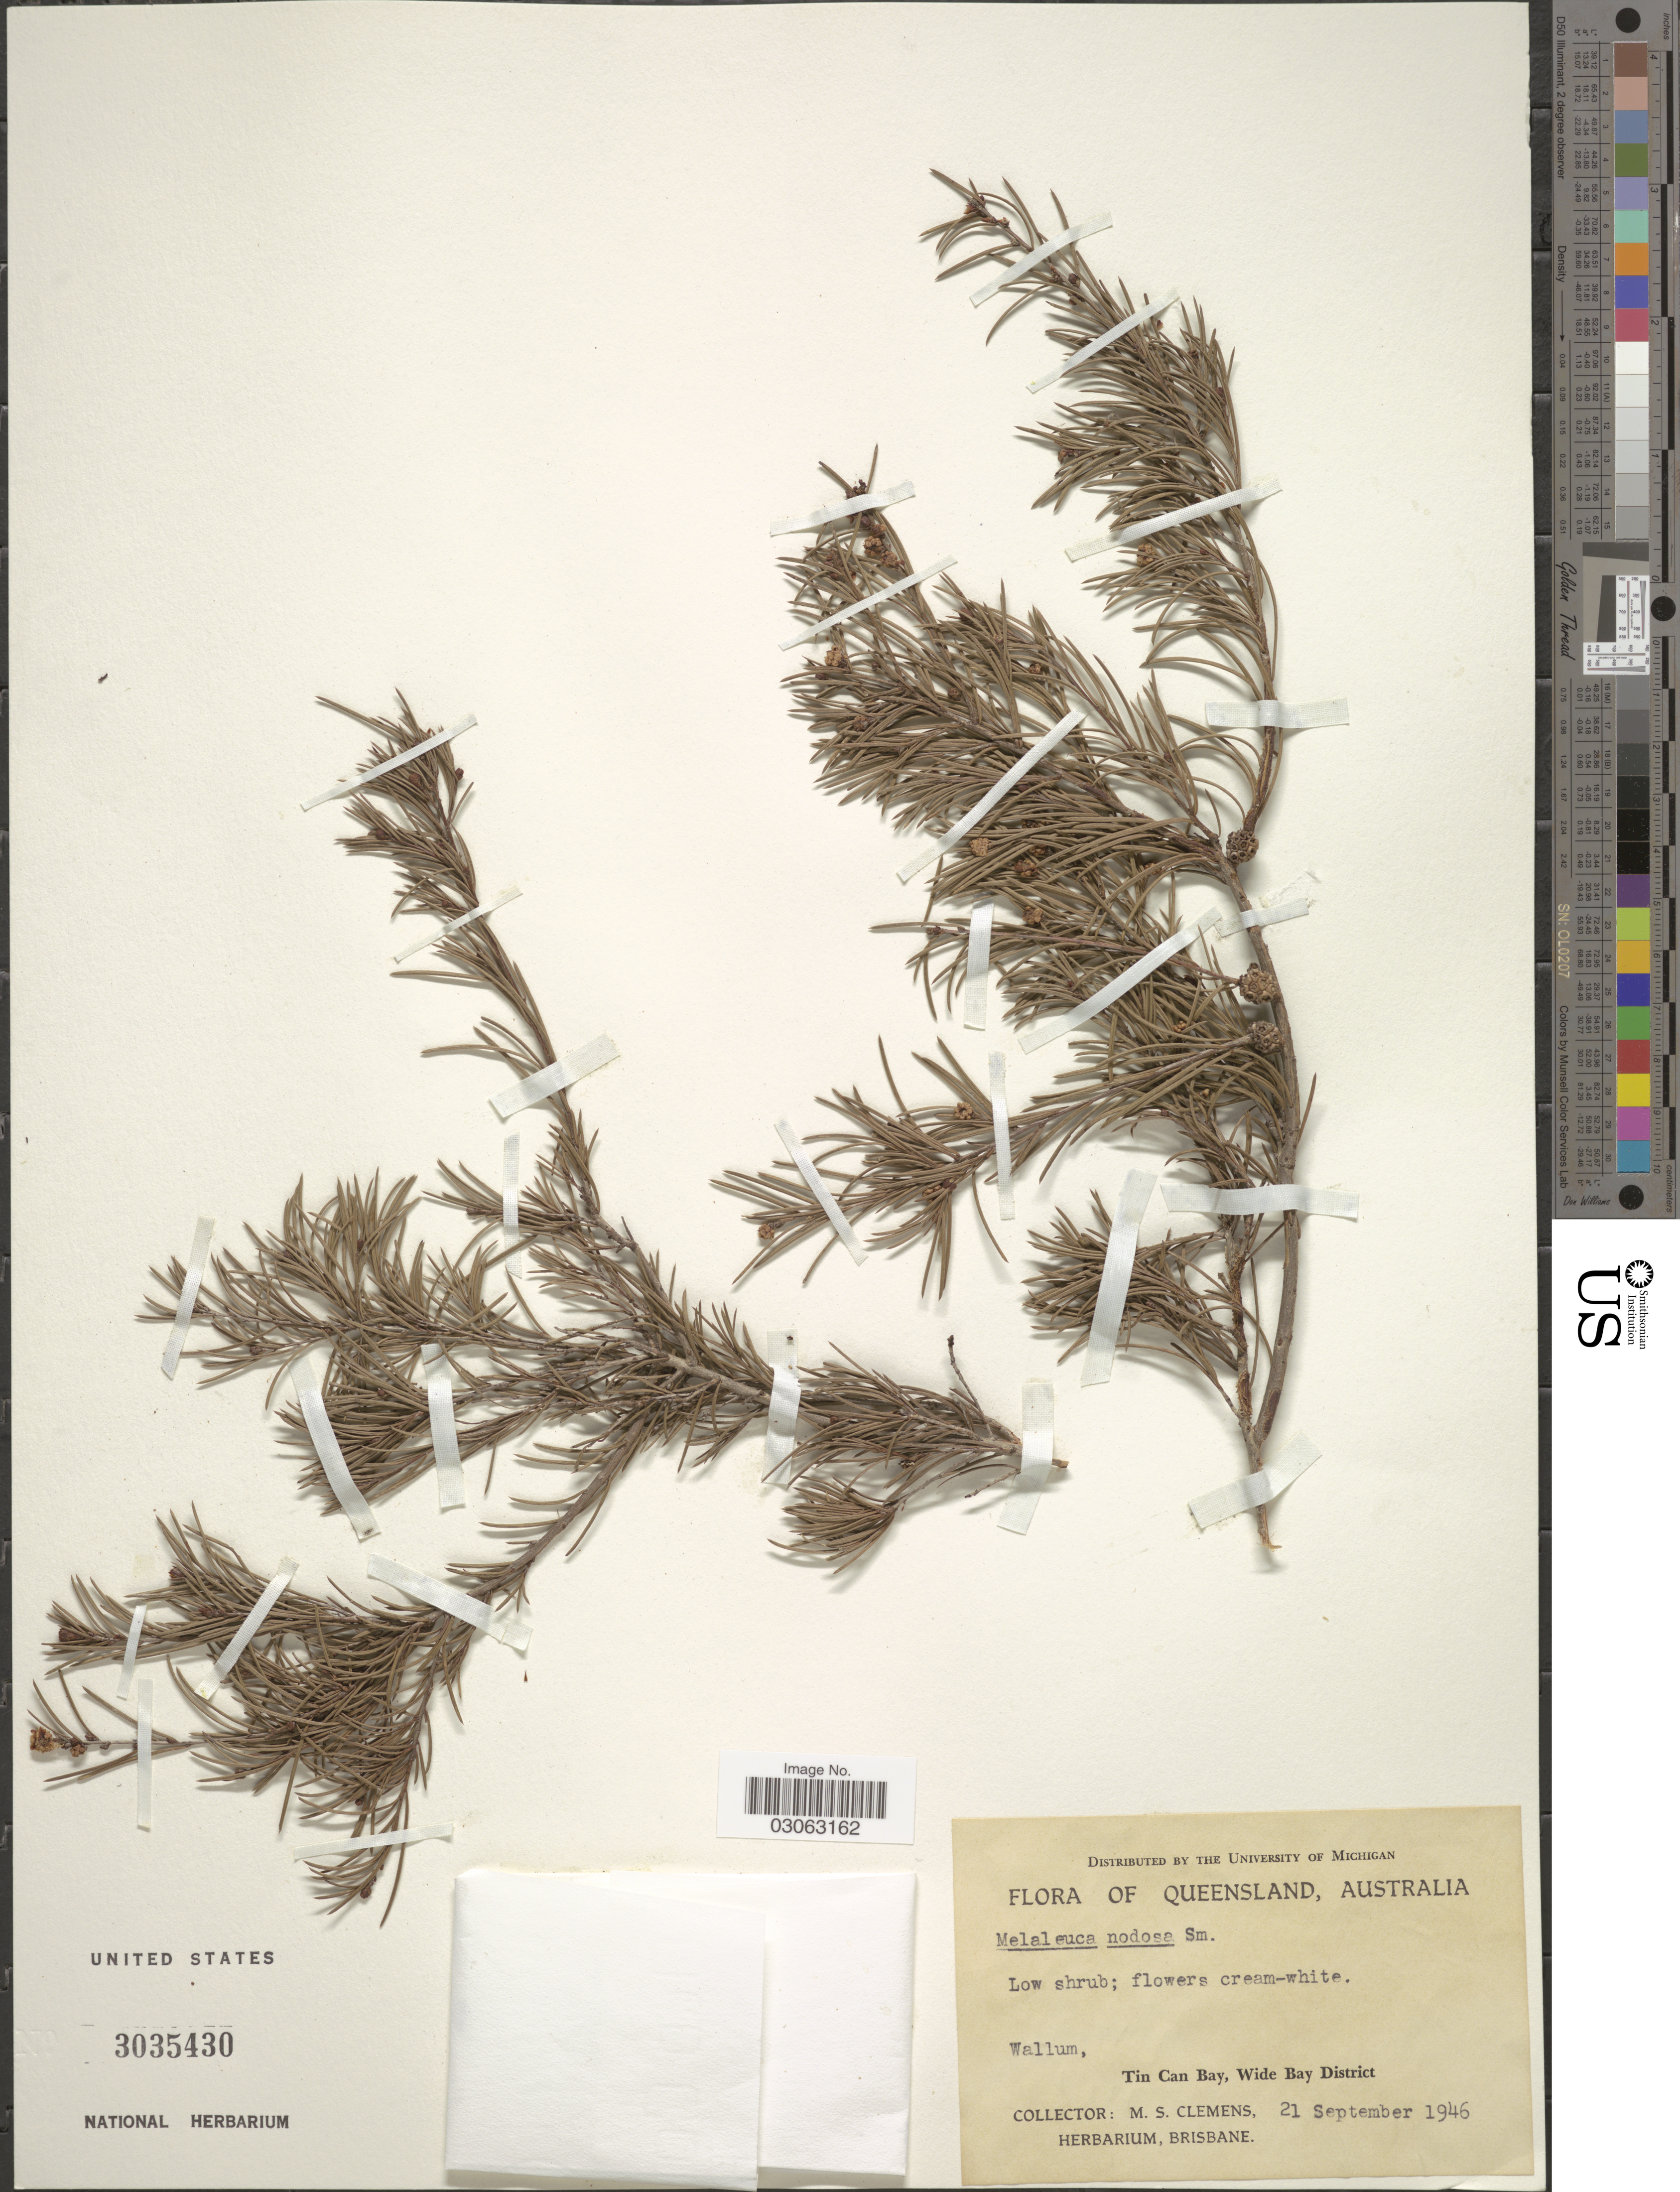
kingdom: Plantae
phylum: Tracheophyta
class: Magnoliopsida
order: Myrtales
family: Myrtaceae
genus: Melaleuca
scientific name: Melaleuca nodosa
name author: (Sol. ex Gaertn.) Sm.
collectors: M. S. Clemens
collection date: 1946-09-21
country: Australia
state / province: Queensland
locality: Wallum, Tin Can Bay, Wide Bay District.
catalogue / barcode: US 3035430